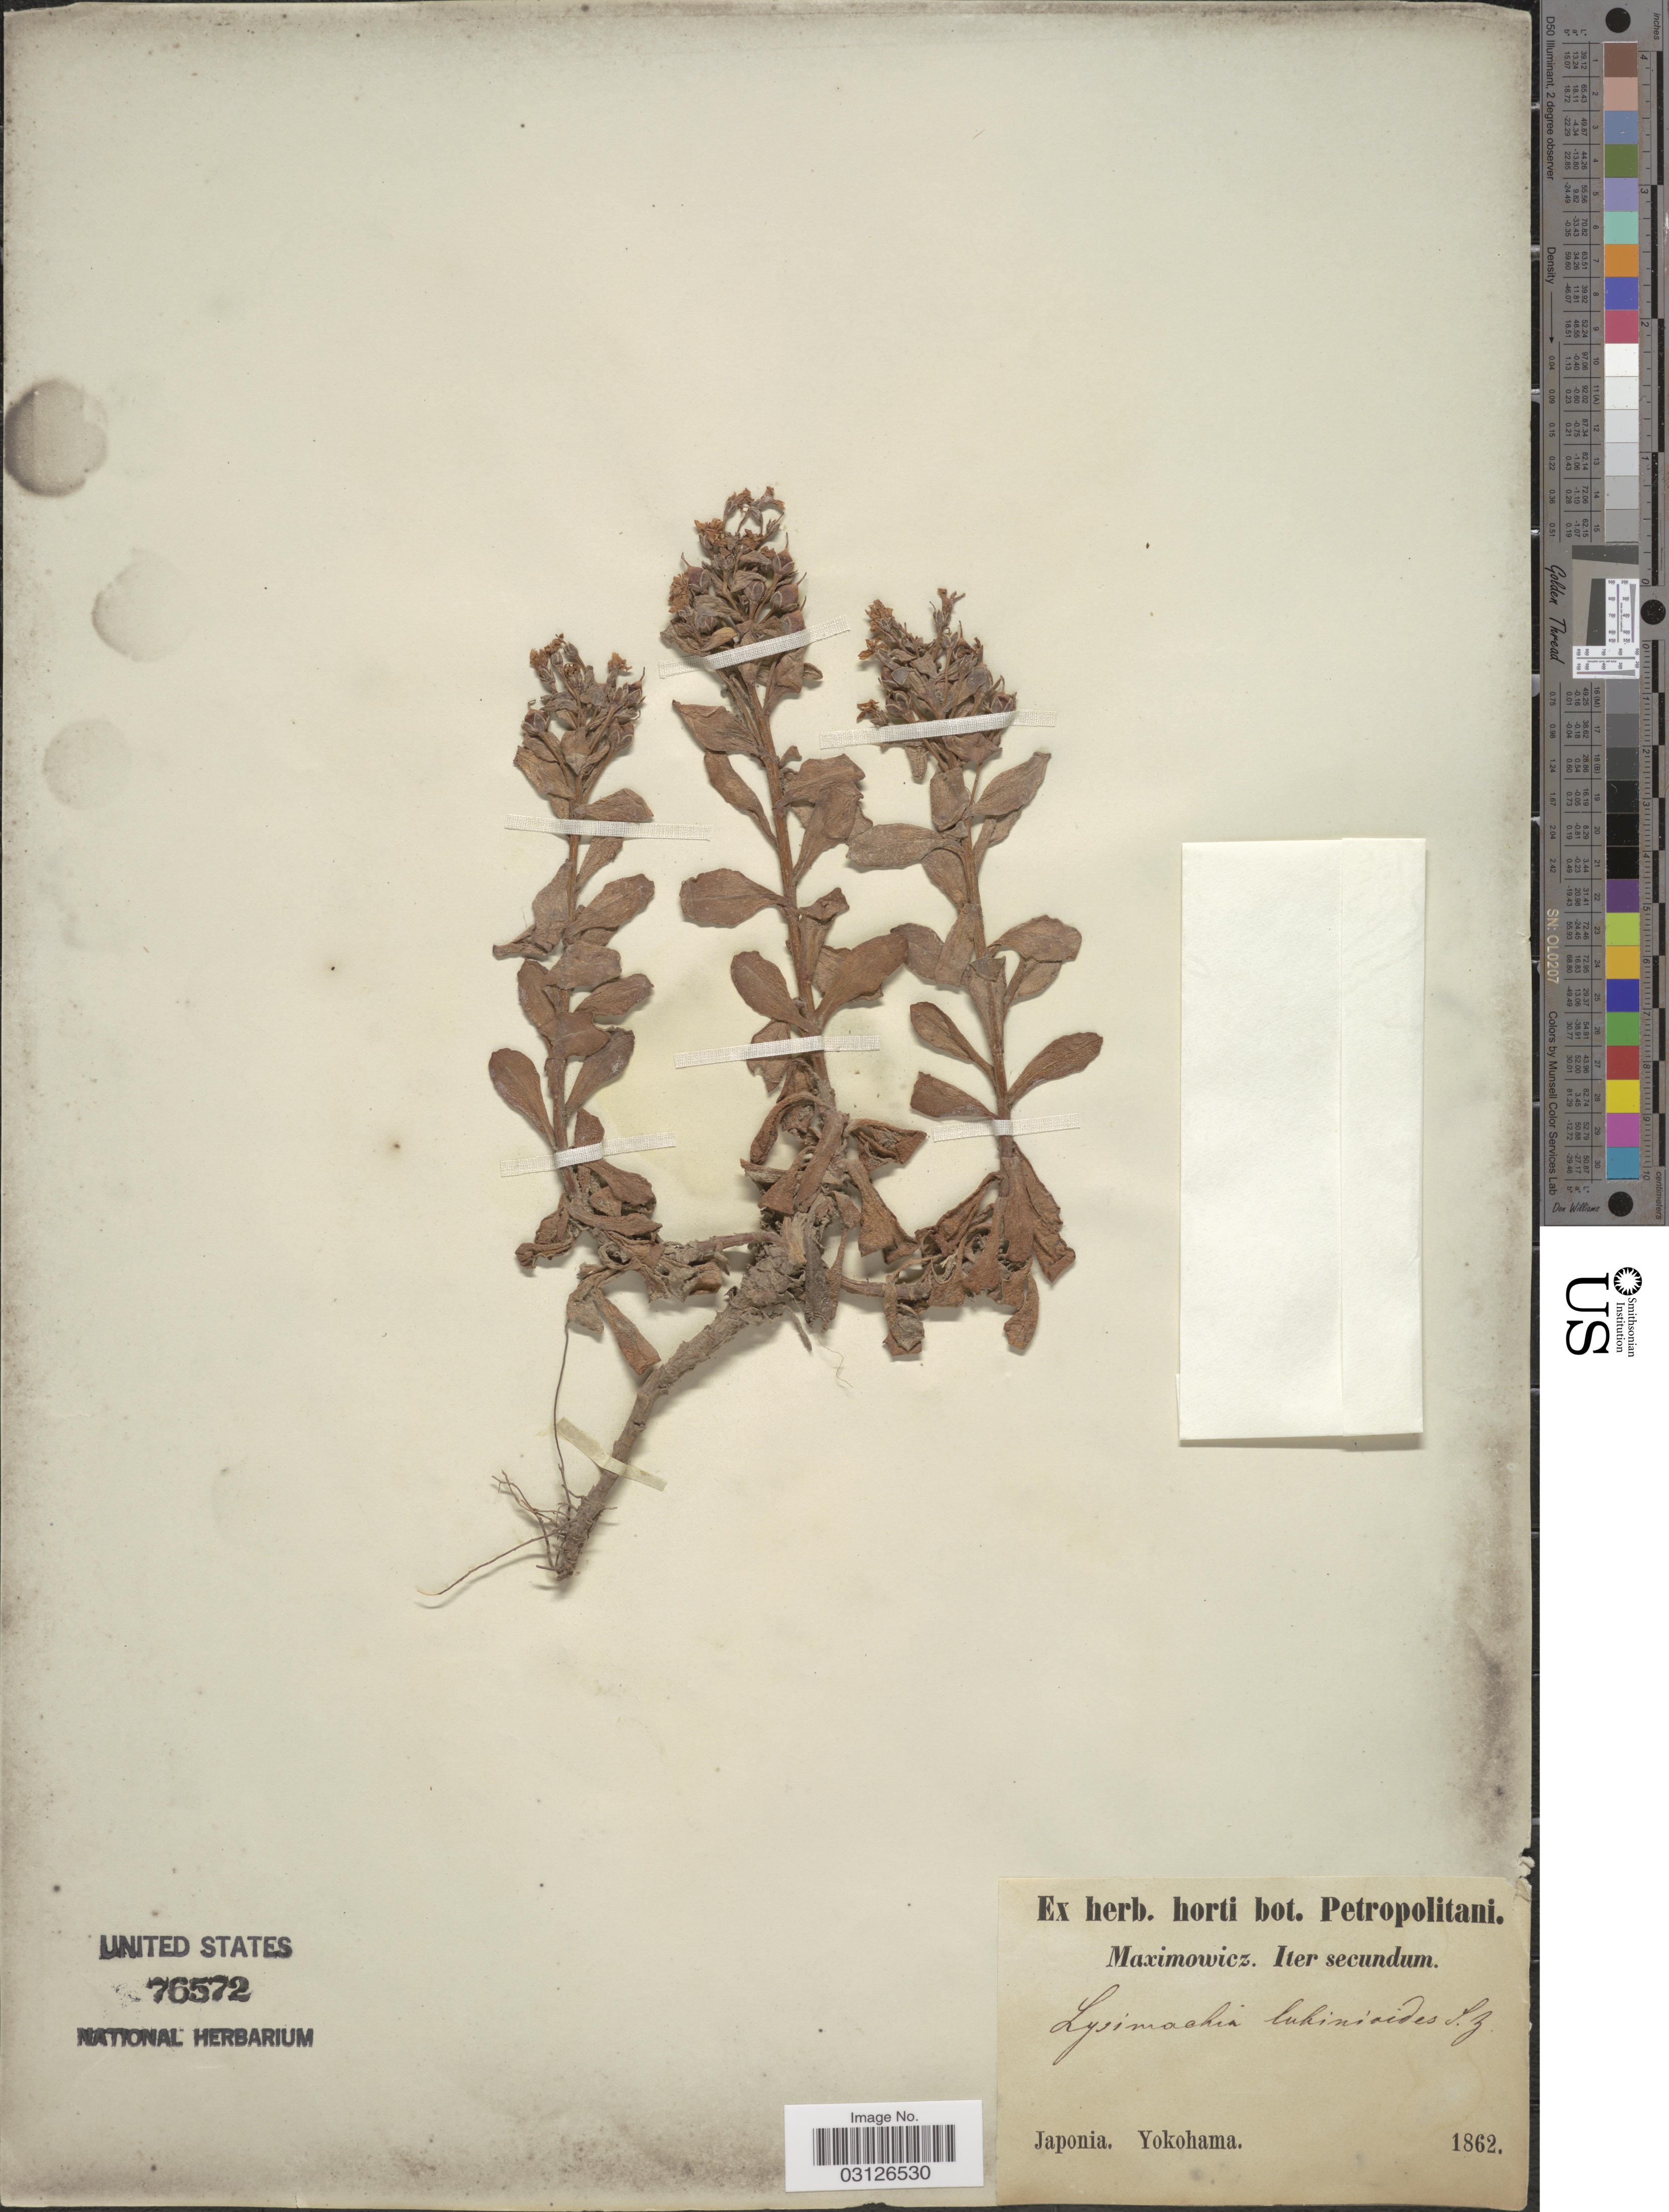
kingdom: Plantae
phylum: Tracheophyta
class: Magnoliopsida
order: Ericales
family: Primulaceae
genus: Lysimachia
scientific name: Lysimachia mauritiana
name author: Lam.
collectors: Maximowicz, --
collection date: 1862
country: Japan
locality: Yokohama.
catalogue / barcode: US 76572